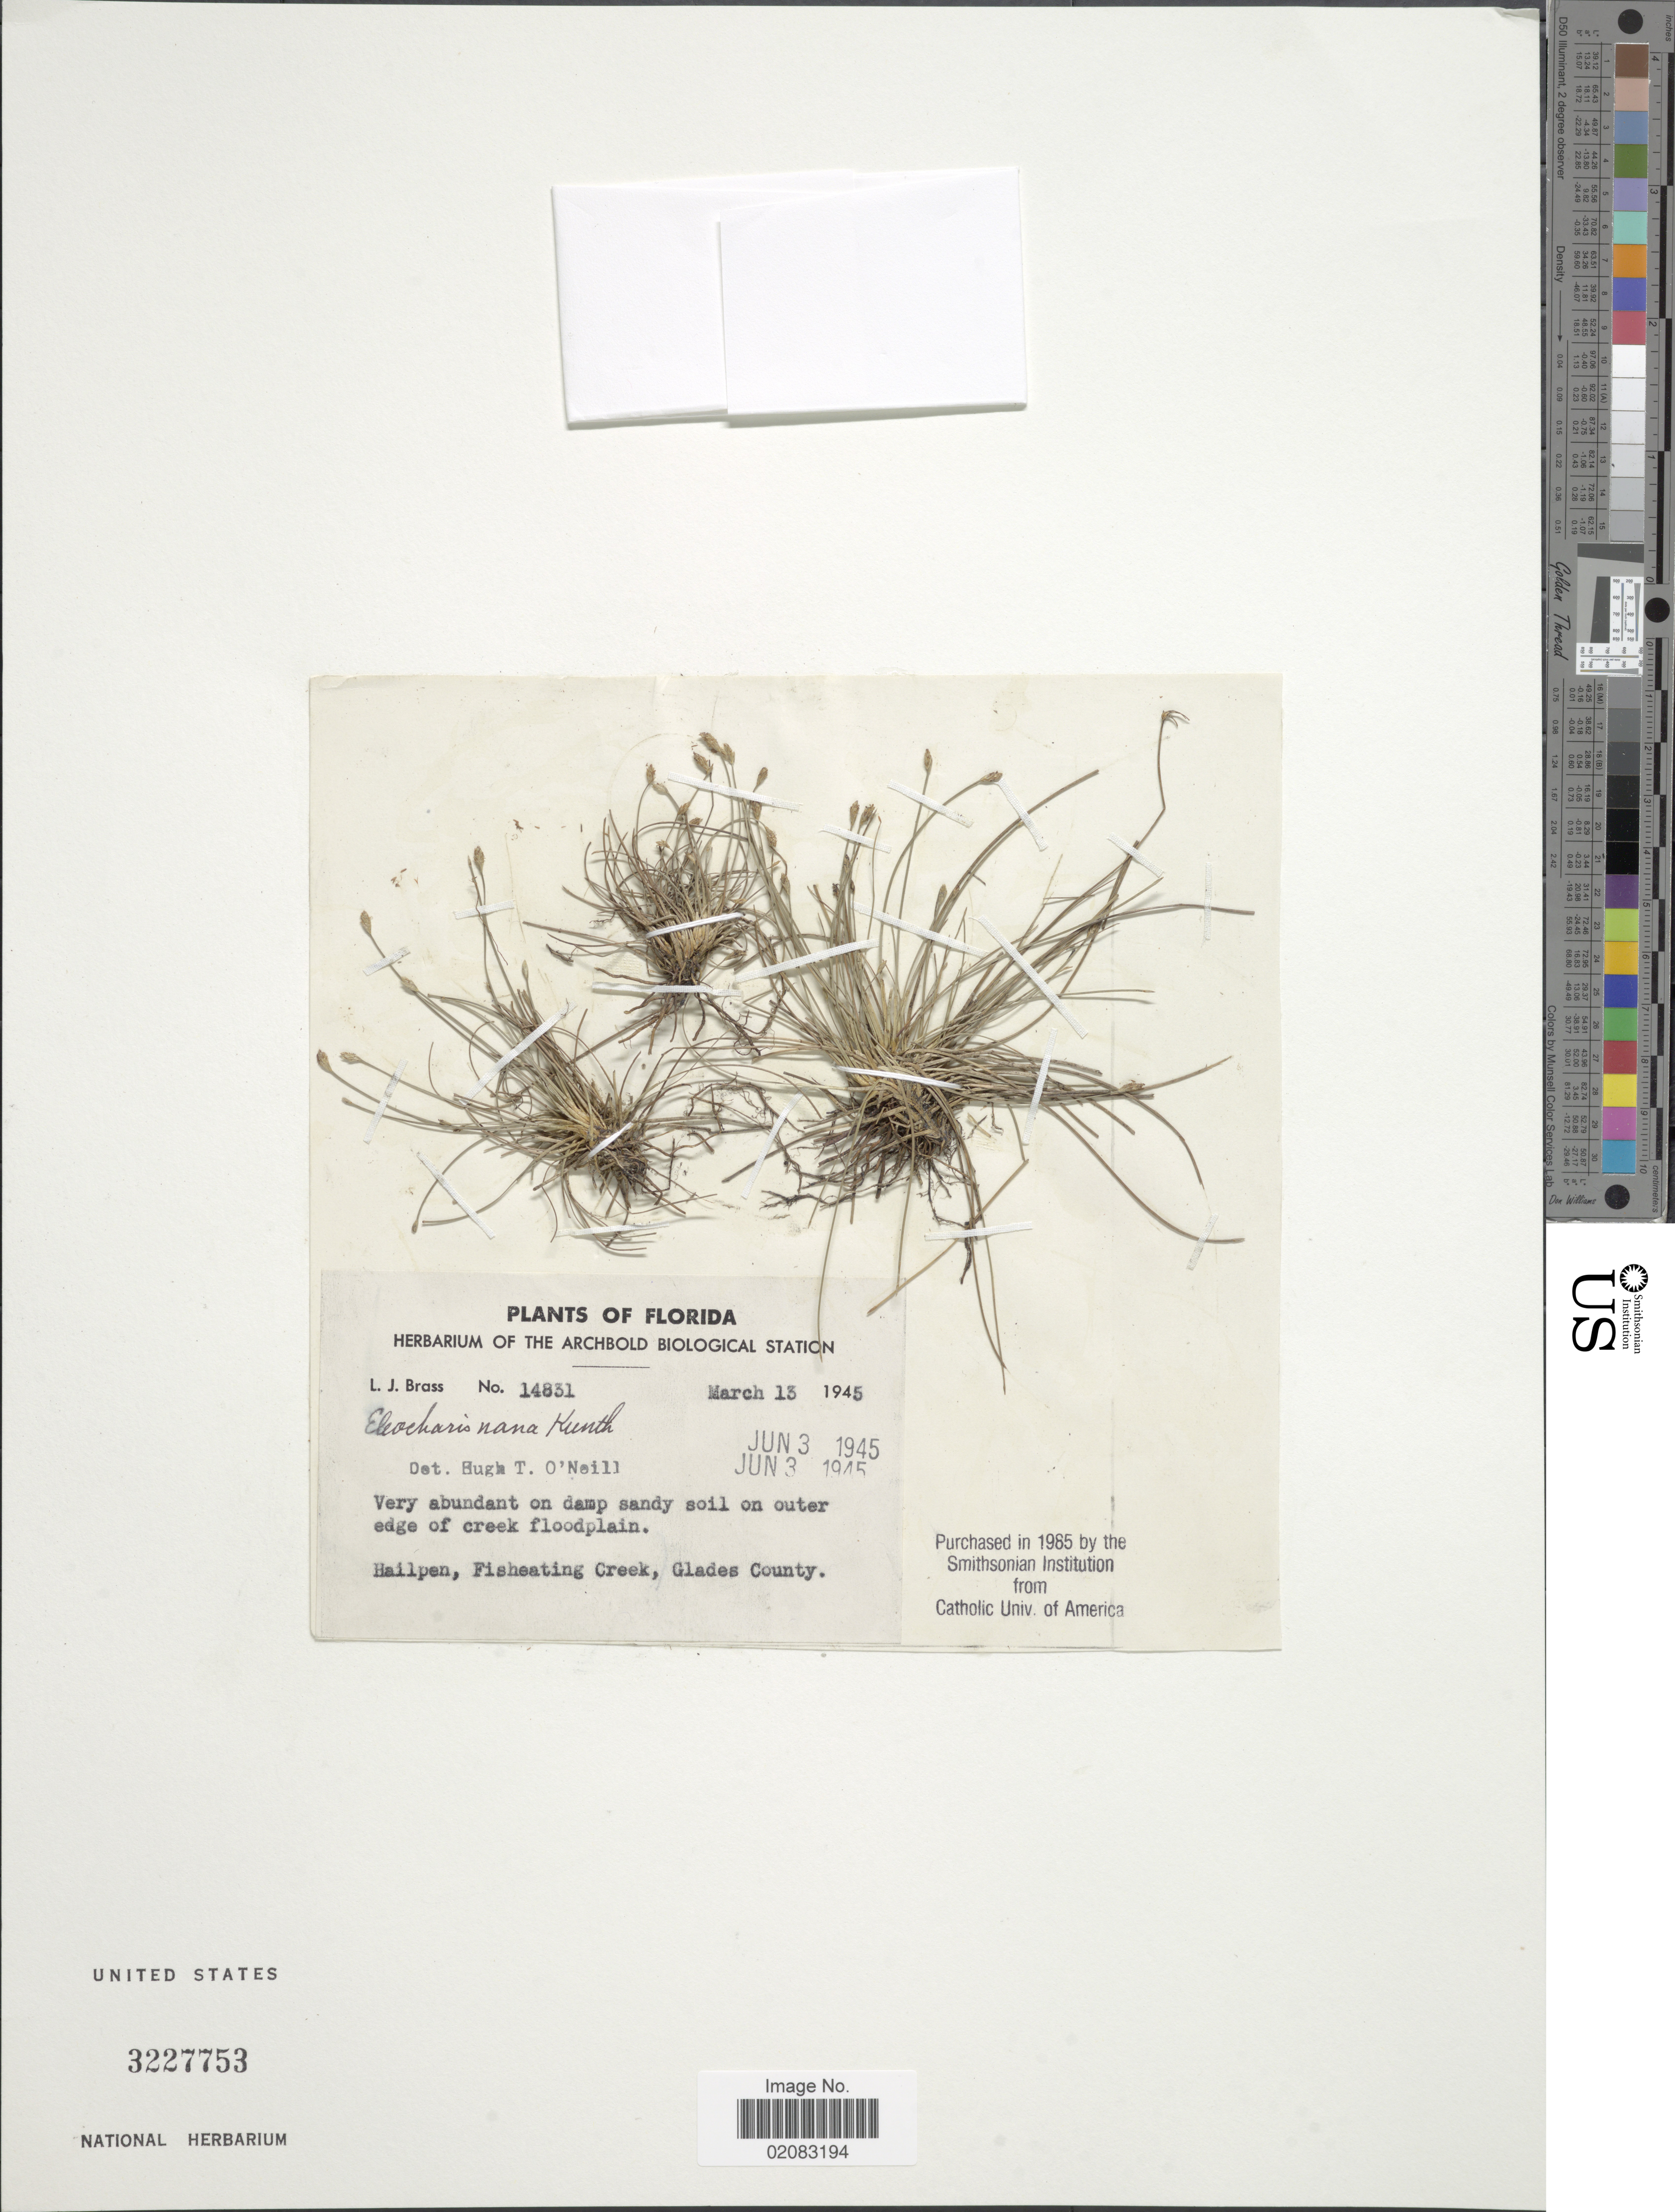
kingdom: Plantae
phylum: Tracheophyta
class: Liliopsida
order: Poales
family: Cyperaceae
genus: Eleocharis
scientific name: Eleocharis vivipara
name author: Link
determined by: Ward, Scott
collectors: L. J. Brass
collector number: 14831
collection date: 1945-03-13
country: United States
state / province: Florida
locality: Hailpen, Fisheating Creek, Glades County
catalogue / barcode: US 3227753